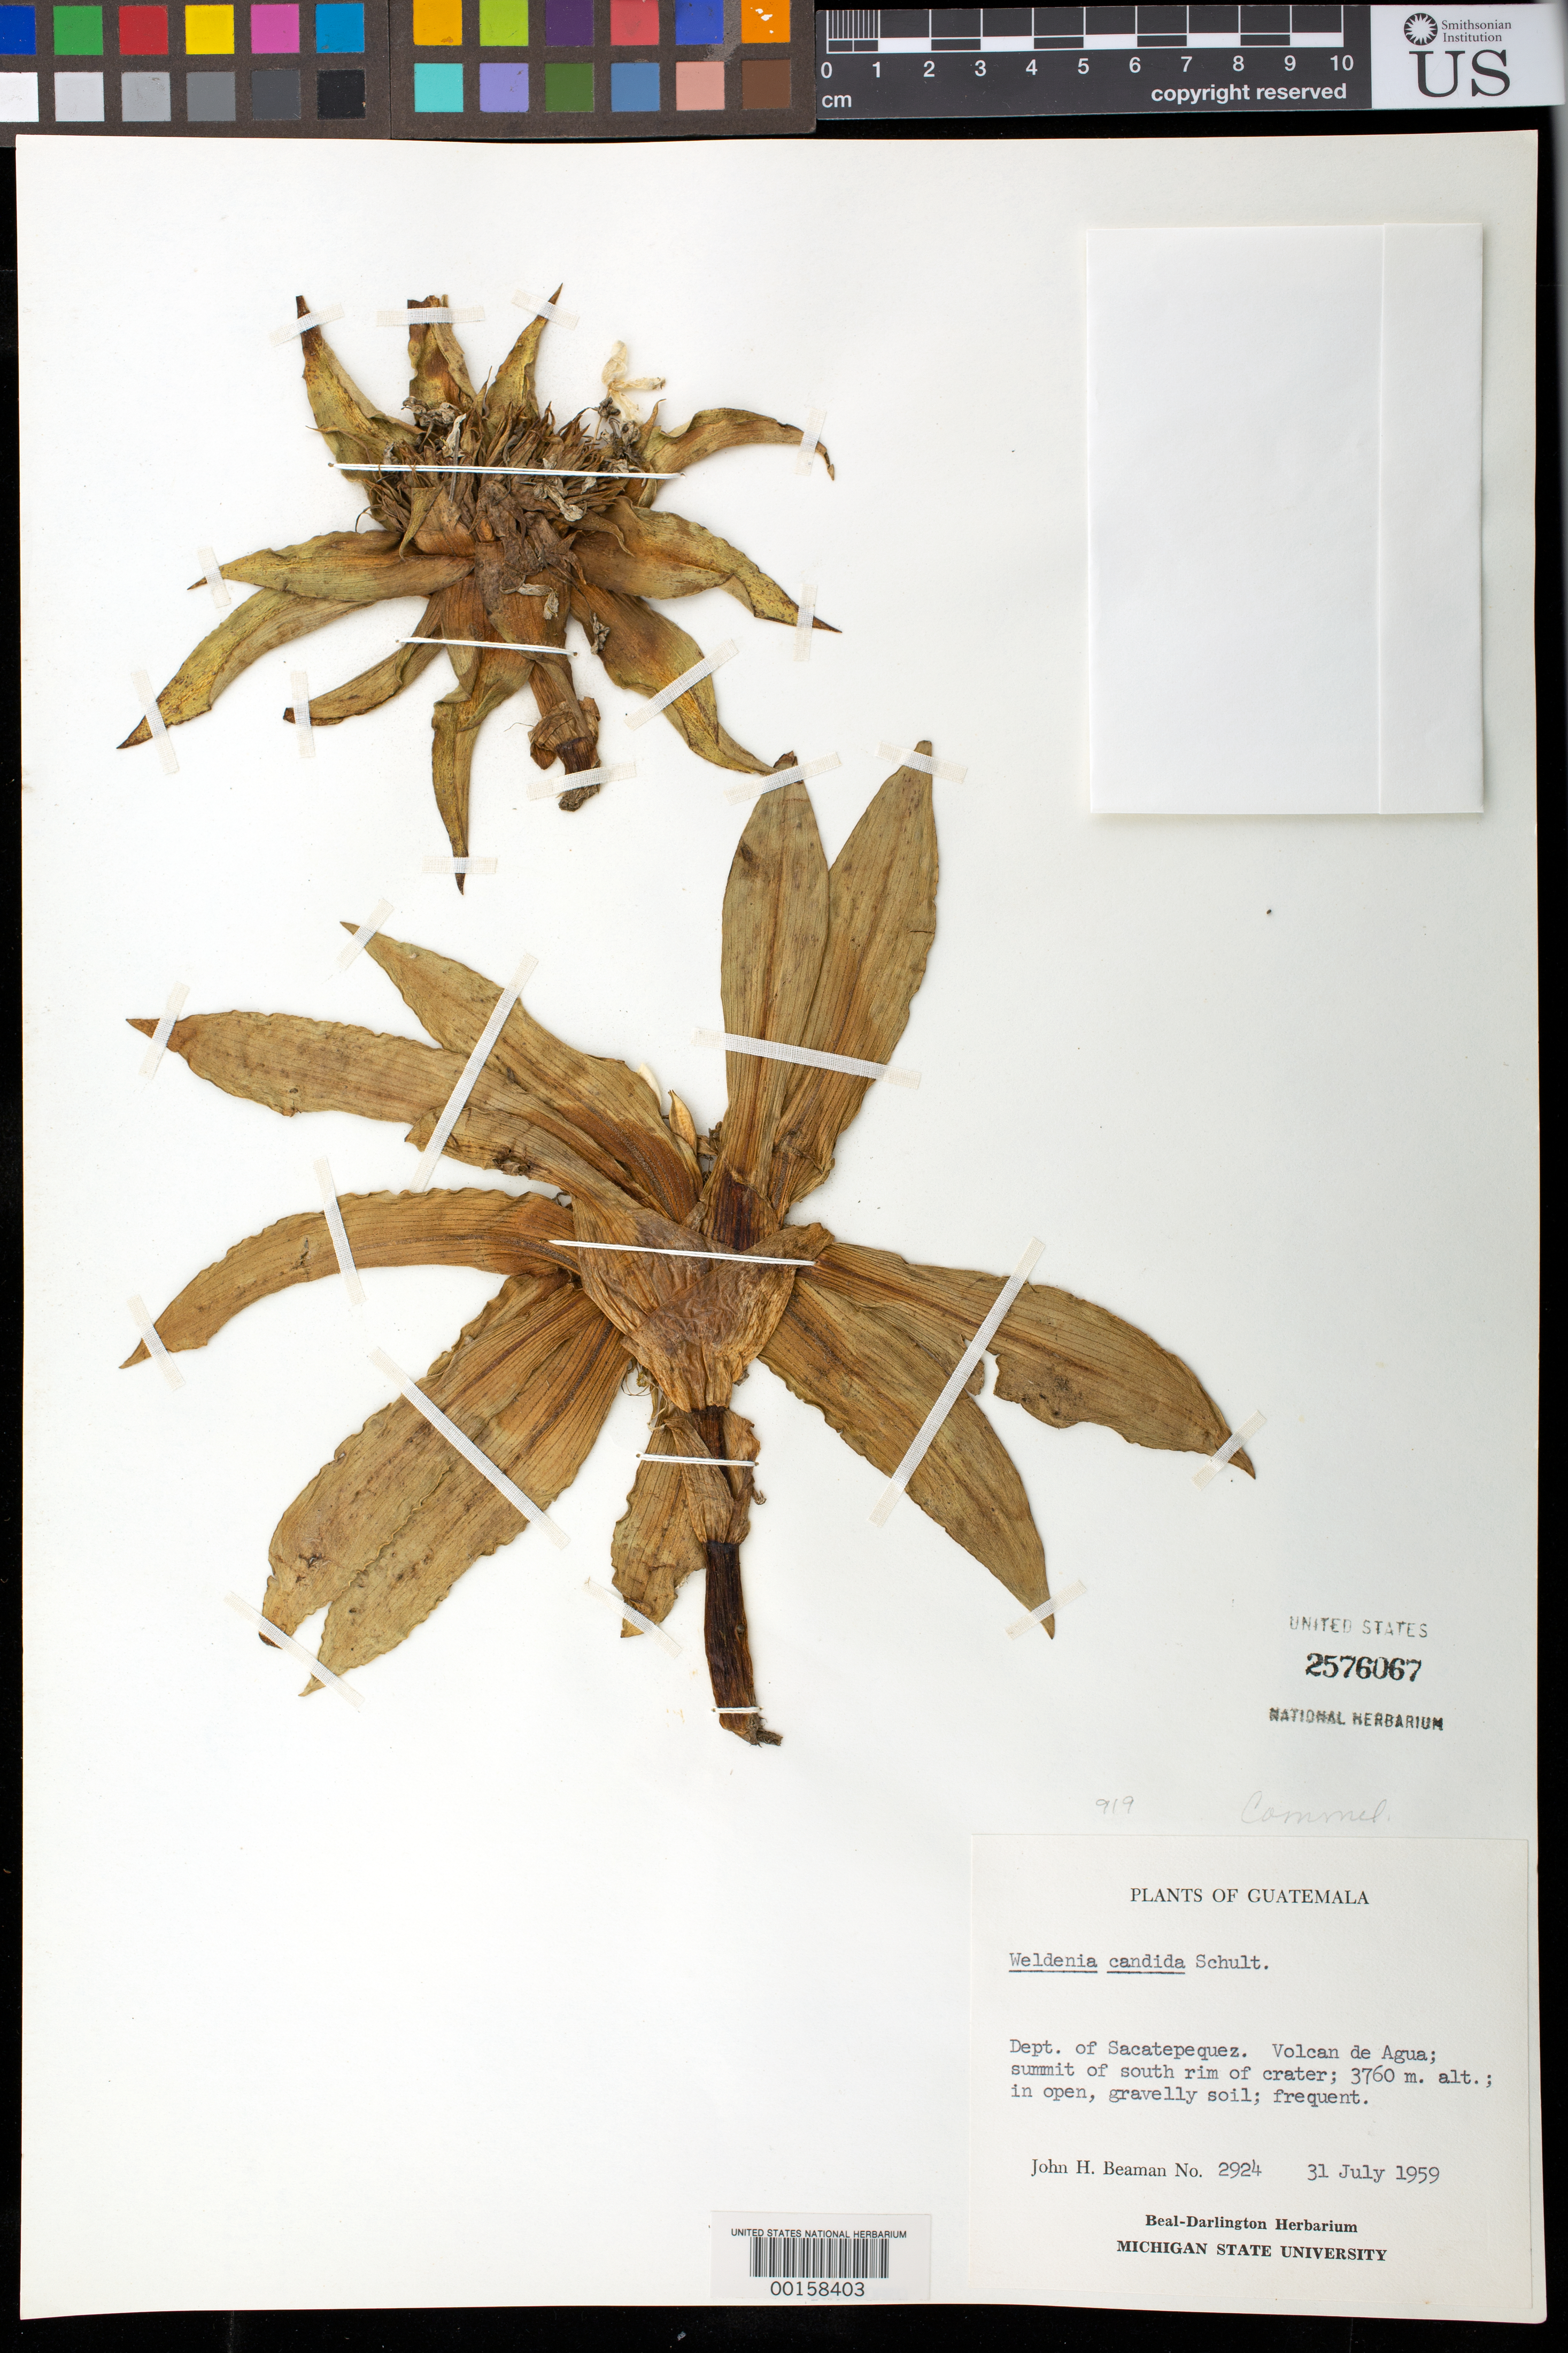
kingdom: Plantae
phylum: Tracheophyta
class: Liliopsida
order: Commelinales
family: Commelinaceae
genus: Weldenia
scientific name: Weldenia candida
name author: Schult. f.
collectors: J. H. Beaman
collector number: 2924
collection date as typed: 31 Jul 1959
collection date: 1959-07-31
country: Guatemala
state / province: Sacatepéquez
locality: Volcan de Agua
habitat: Crater rim, gravelly soil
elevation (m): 3760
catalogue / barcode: US 2576067